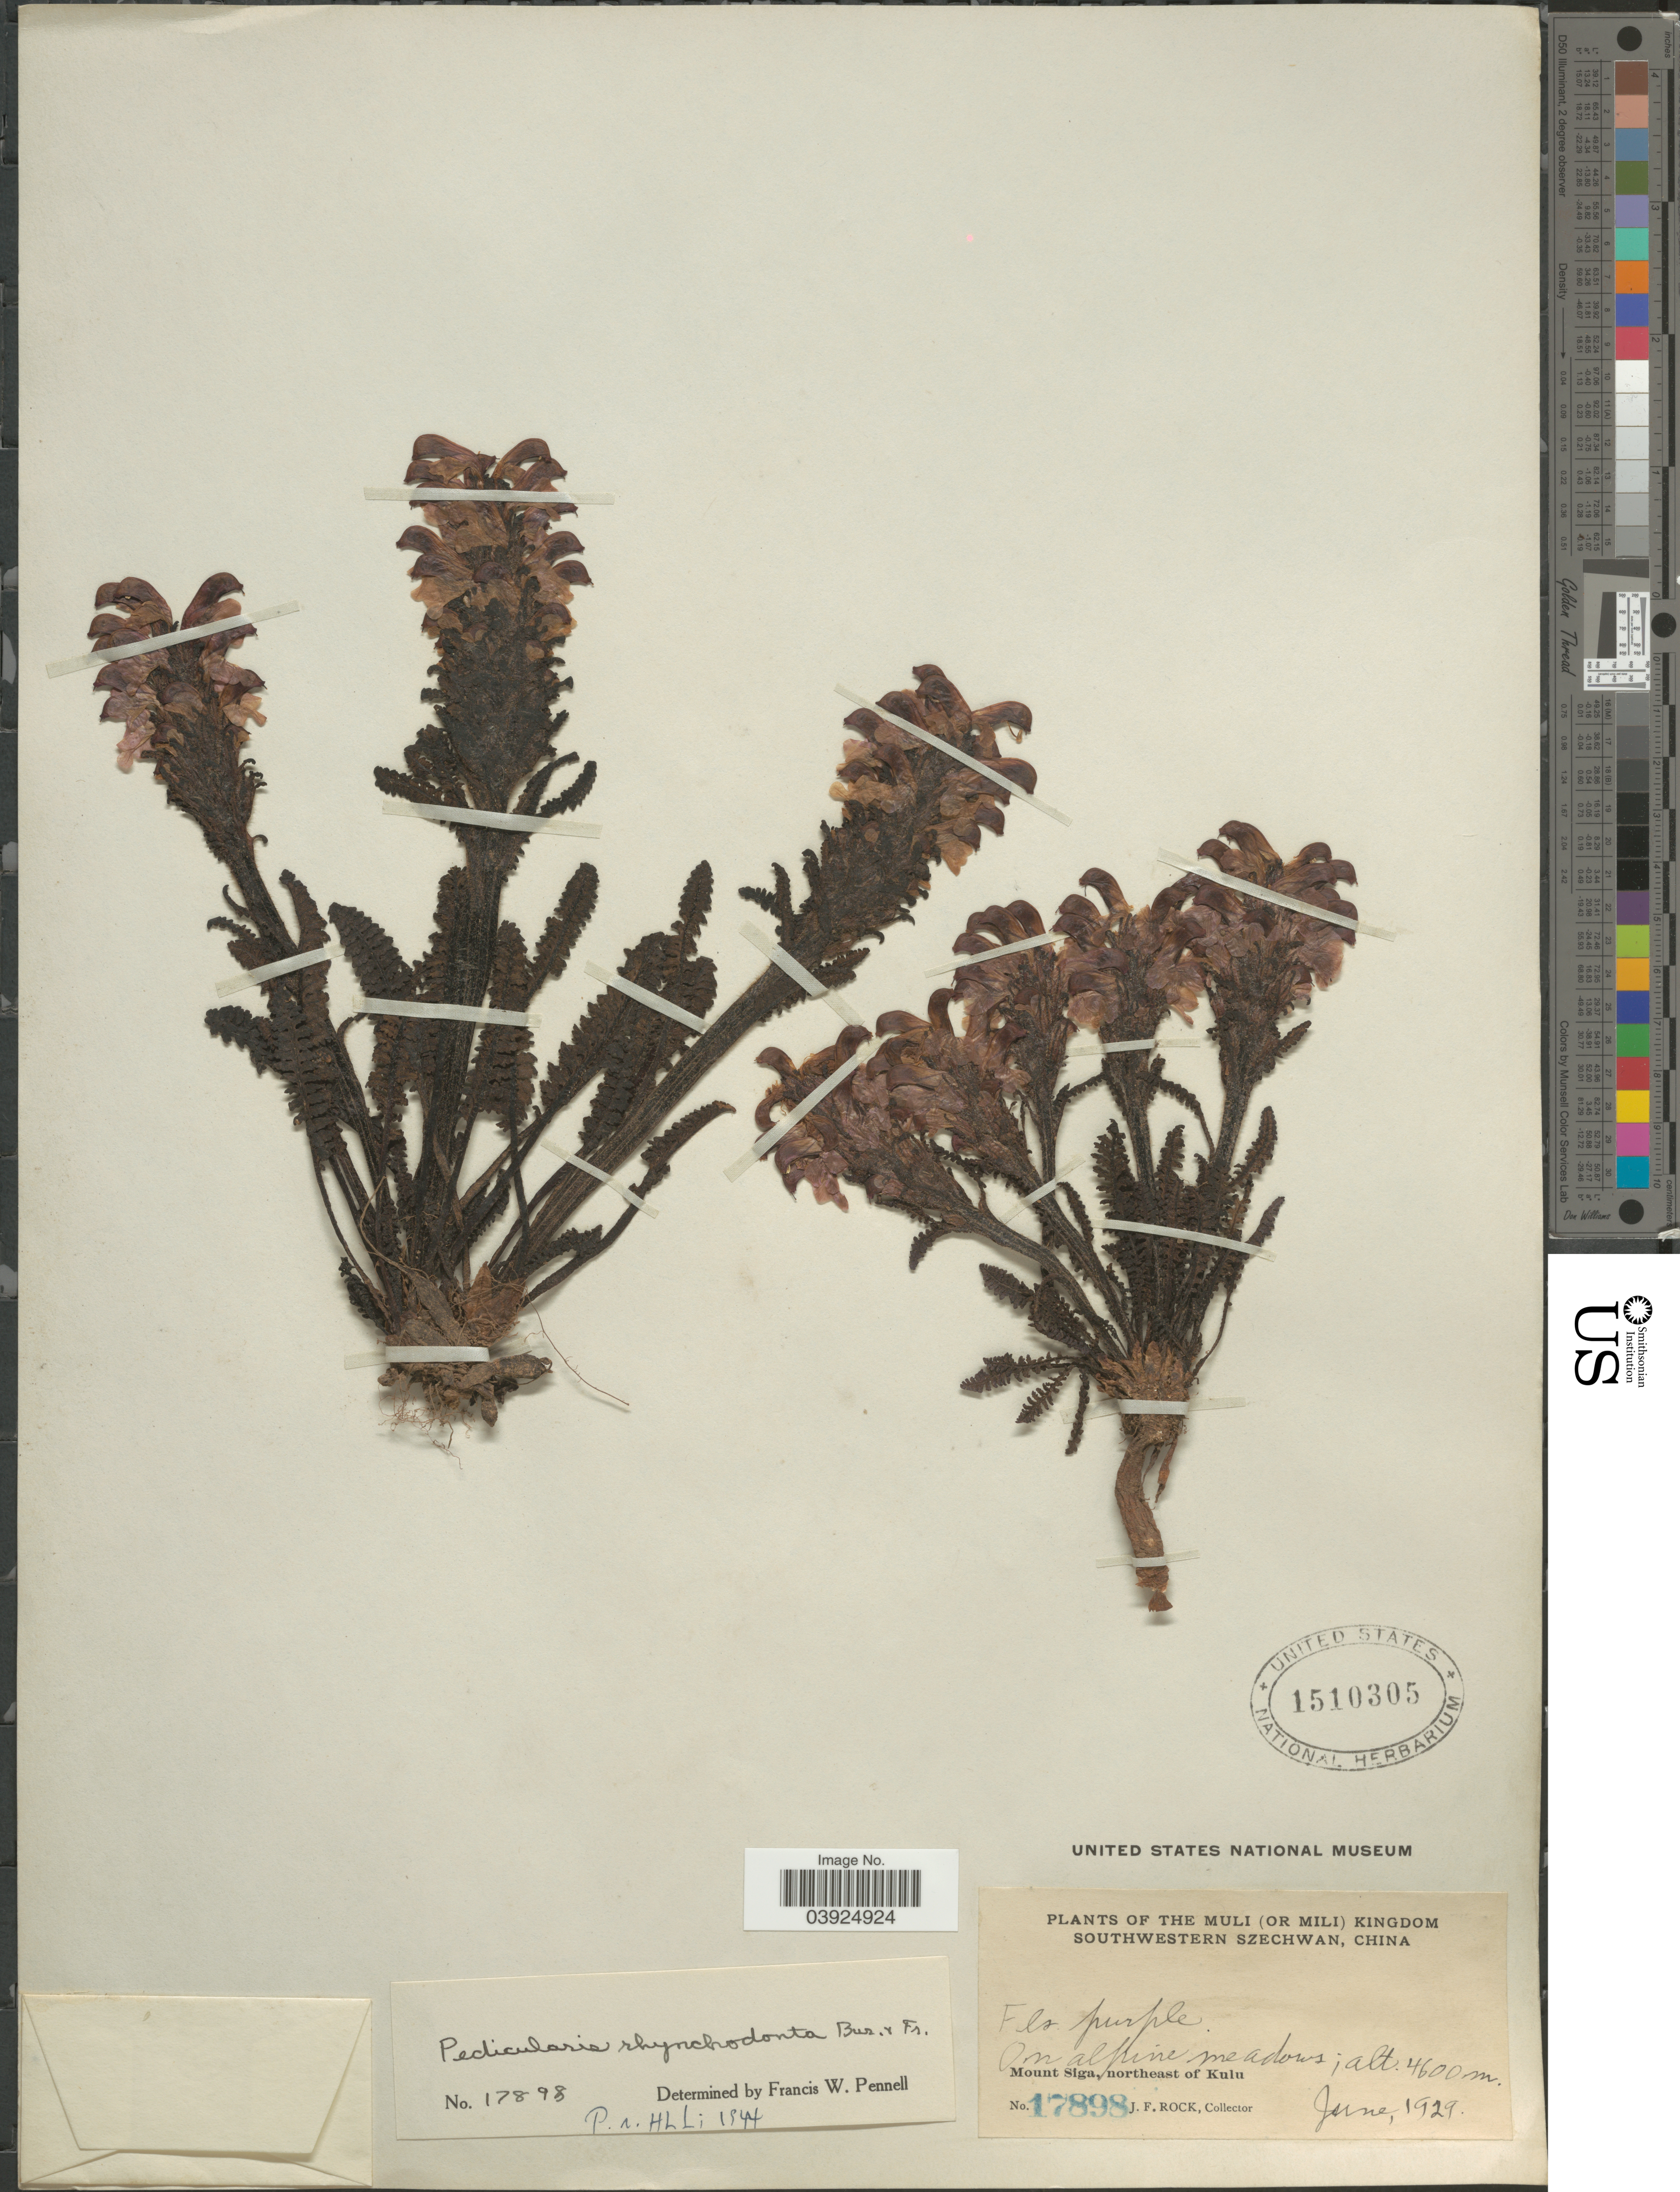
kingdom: Plantae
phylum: Tracheophyta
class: Magnoliopsida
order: Lamiales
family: Orobanchaceae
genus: Pedicularis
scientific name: Pedicularis rhynchodonta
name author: Bureau & Franch.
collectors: J. Rock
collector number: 17898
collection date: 1929-06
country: China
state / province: Sichuan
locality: The Muli (or Mili) Kingdom Southwestern Szechwan. Mount Siga, northeast of Kulu.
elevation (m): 4600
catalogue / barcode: US 1510305